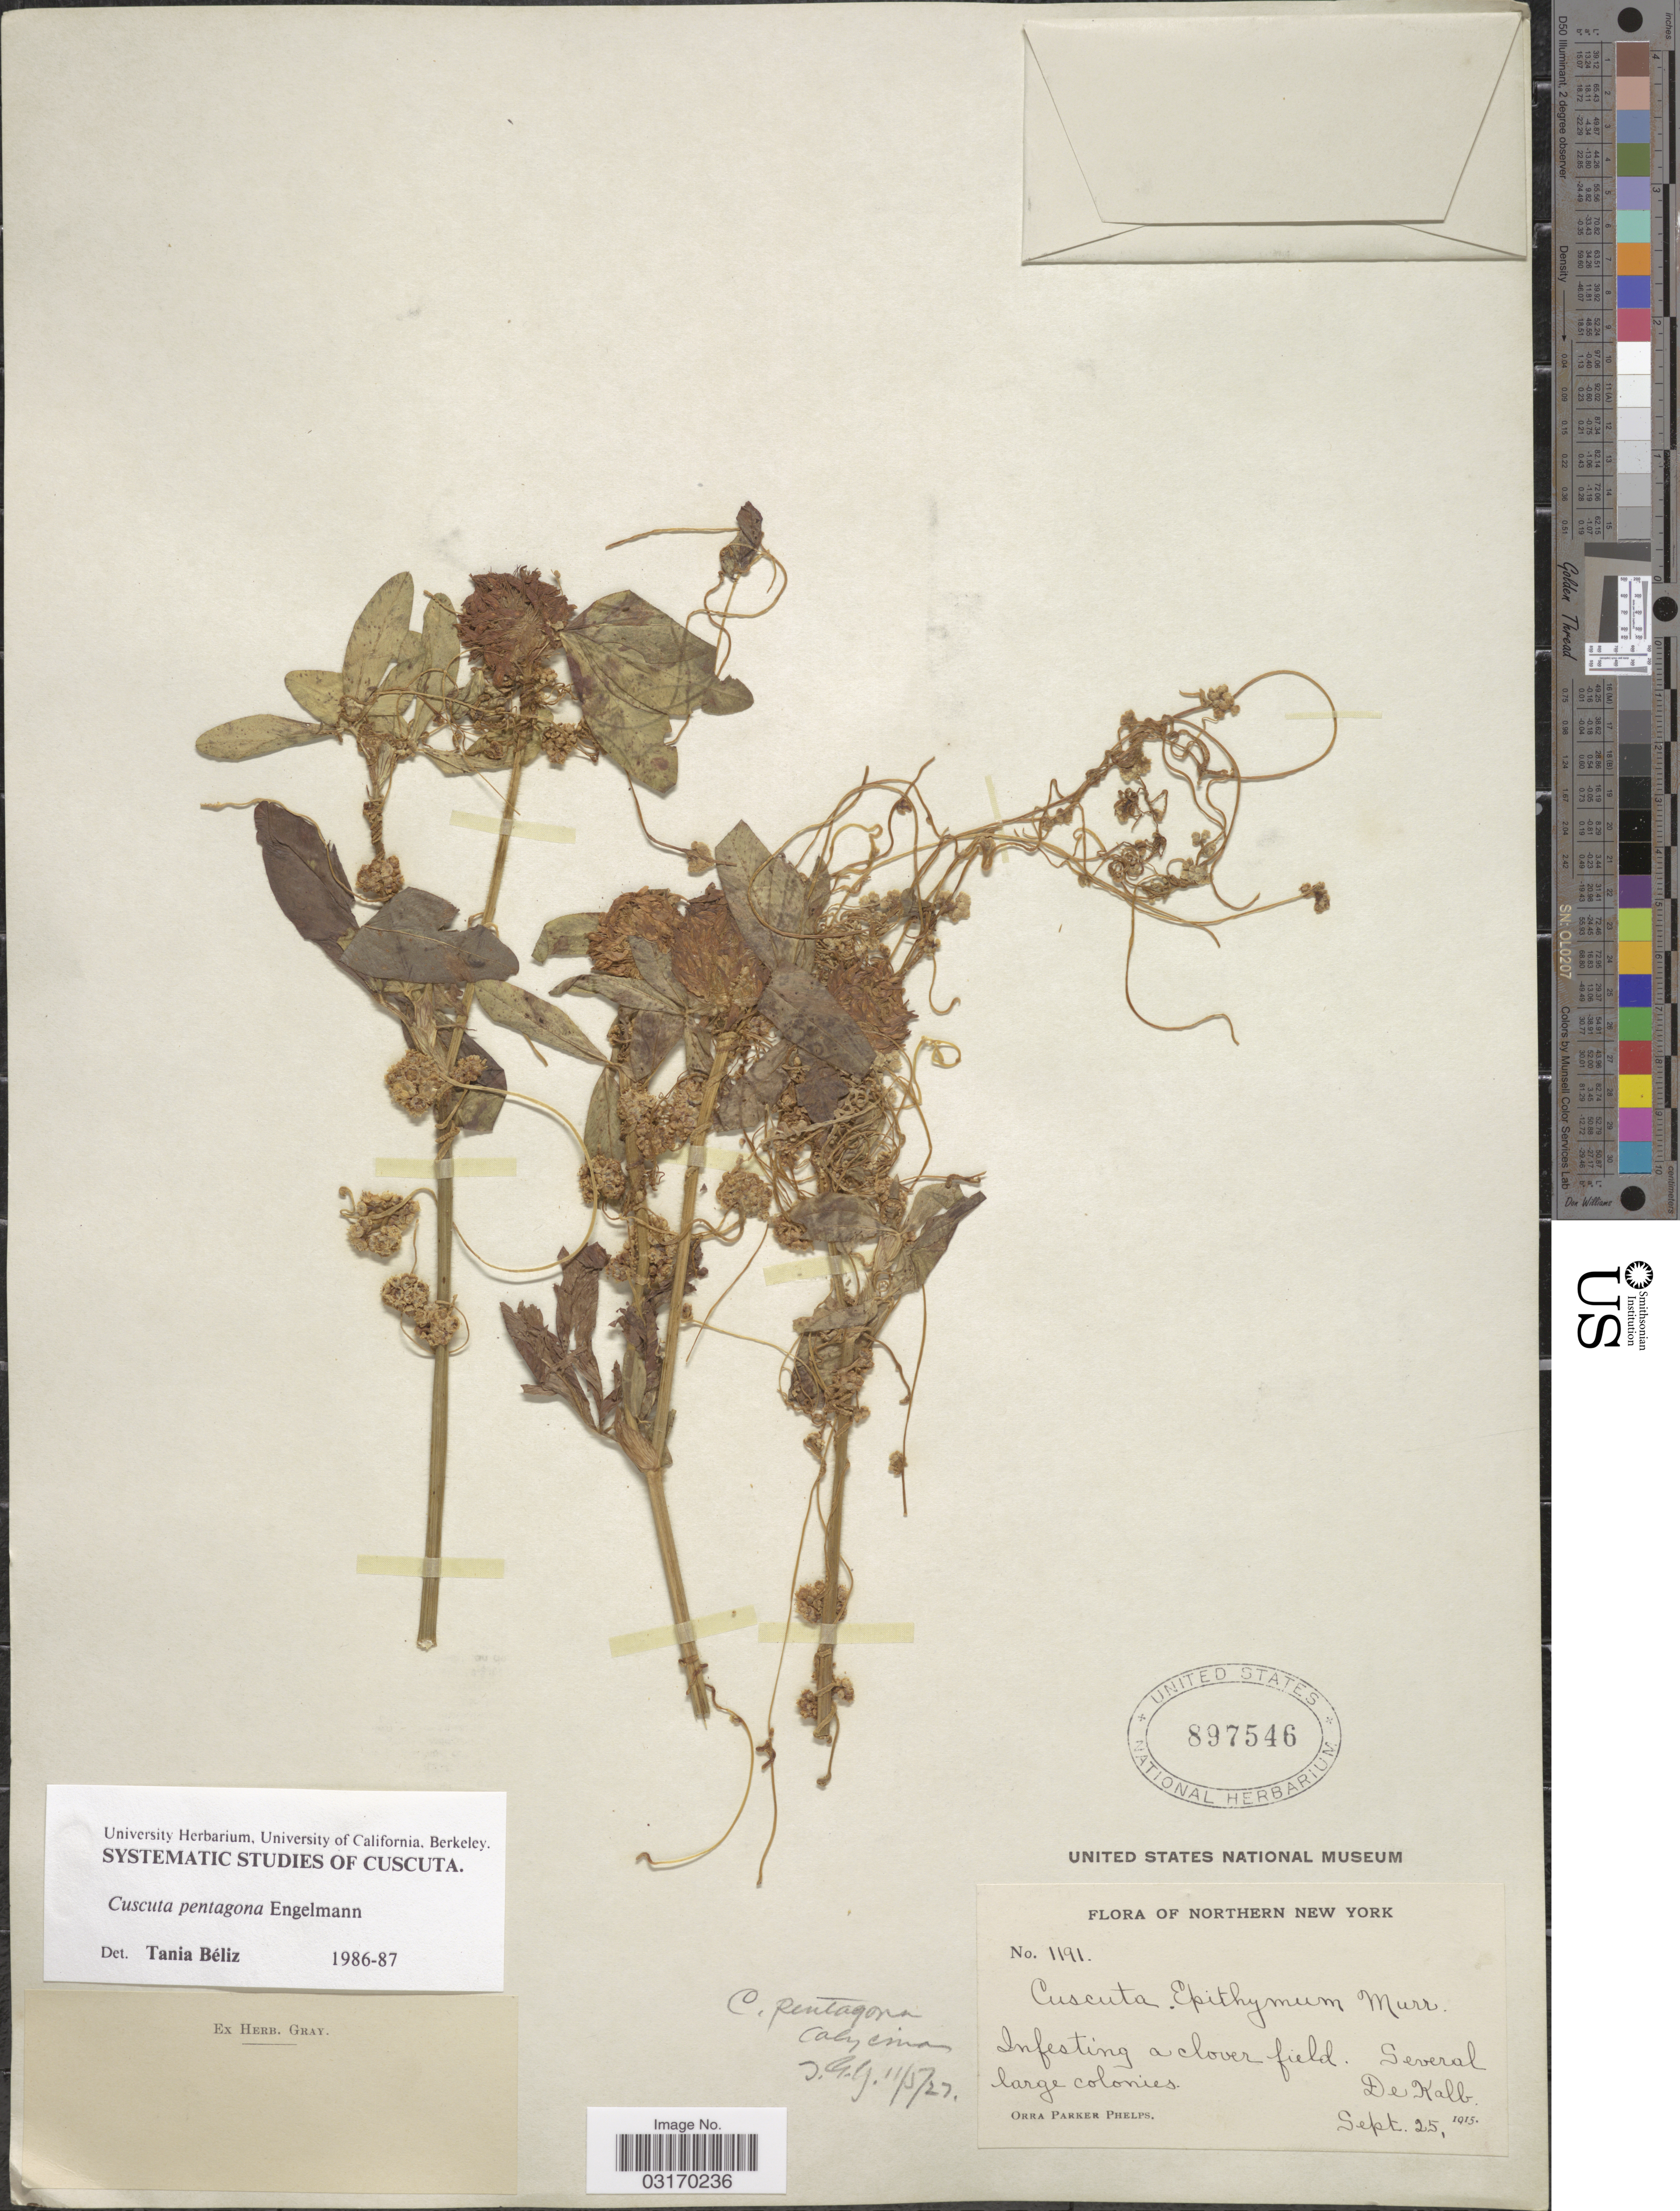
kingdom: Plantae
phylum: Tracheophyta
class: Magnoliopsida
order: Solanales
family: Convolvulaceae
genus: Cuscuta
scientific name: Cuscuta pentagona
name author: Engelm.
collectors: O. P. Phelps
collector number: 1191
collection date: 1915-09-25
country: United States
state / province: New York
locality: Northern New York. De Kalb.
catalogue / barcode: US 897546